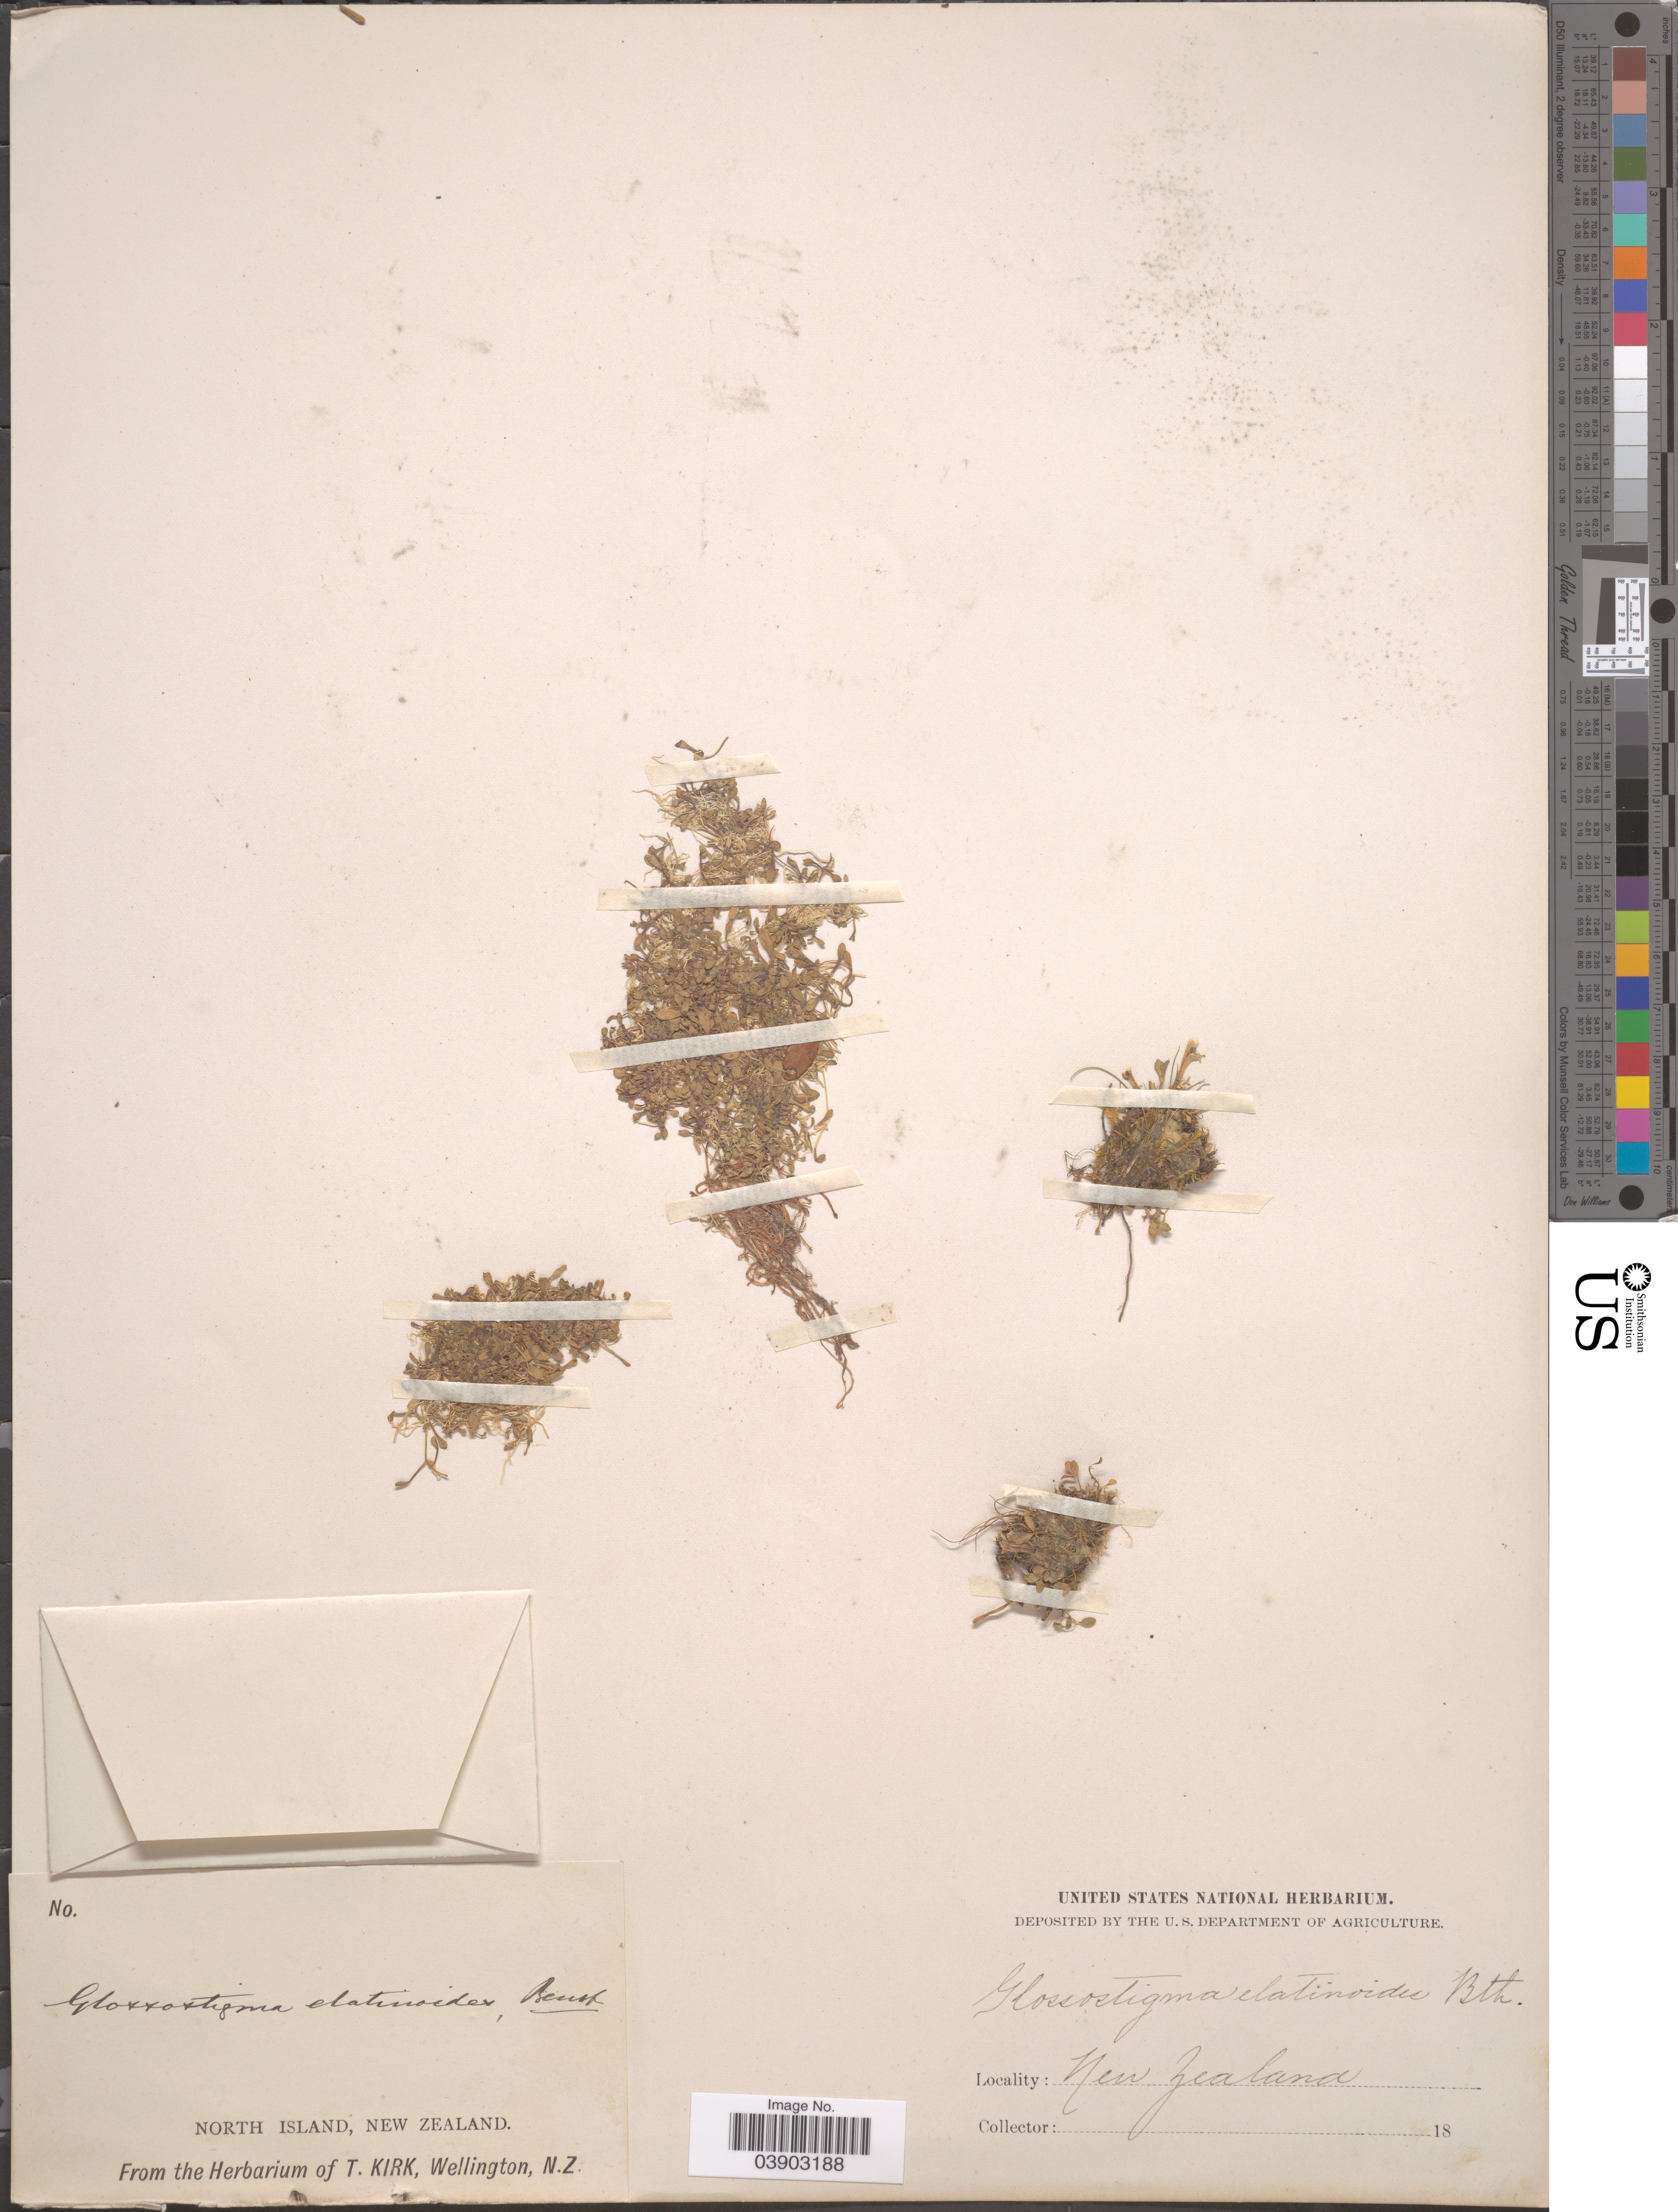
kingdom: Plantae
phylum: Tracheophyta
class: Magnoliopsida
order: Lamiales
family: Phrymaceae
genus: Glossostigma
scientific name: Glossostigma elatinoides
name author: (Benth.) Hook. f.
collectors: ex herb. T. Kirk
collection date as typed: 18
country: New Zealand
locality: North Island.